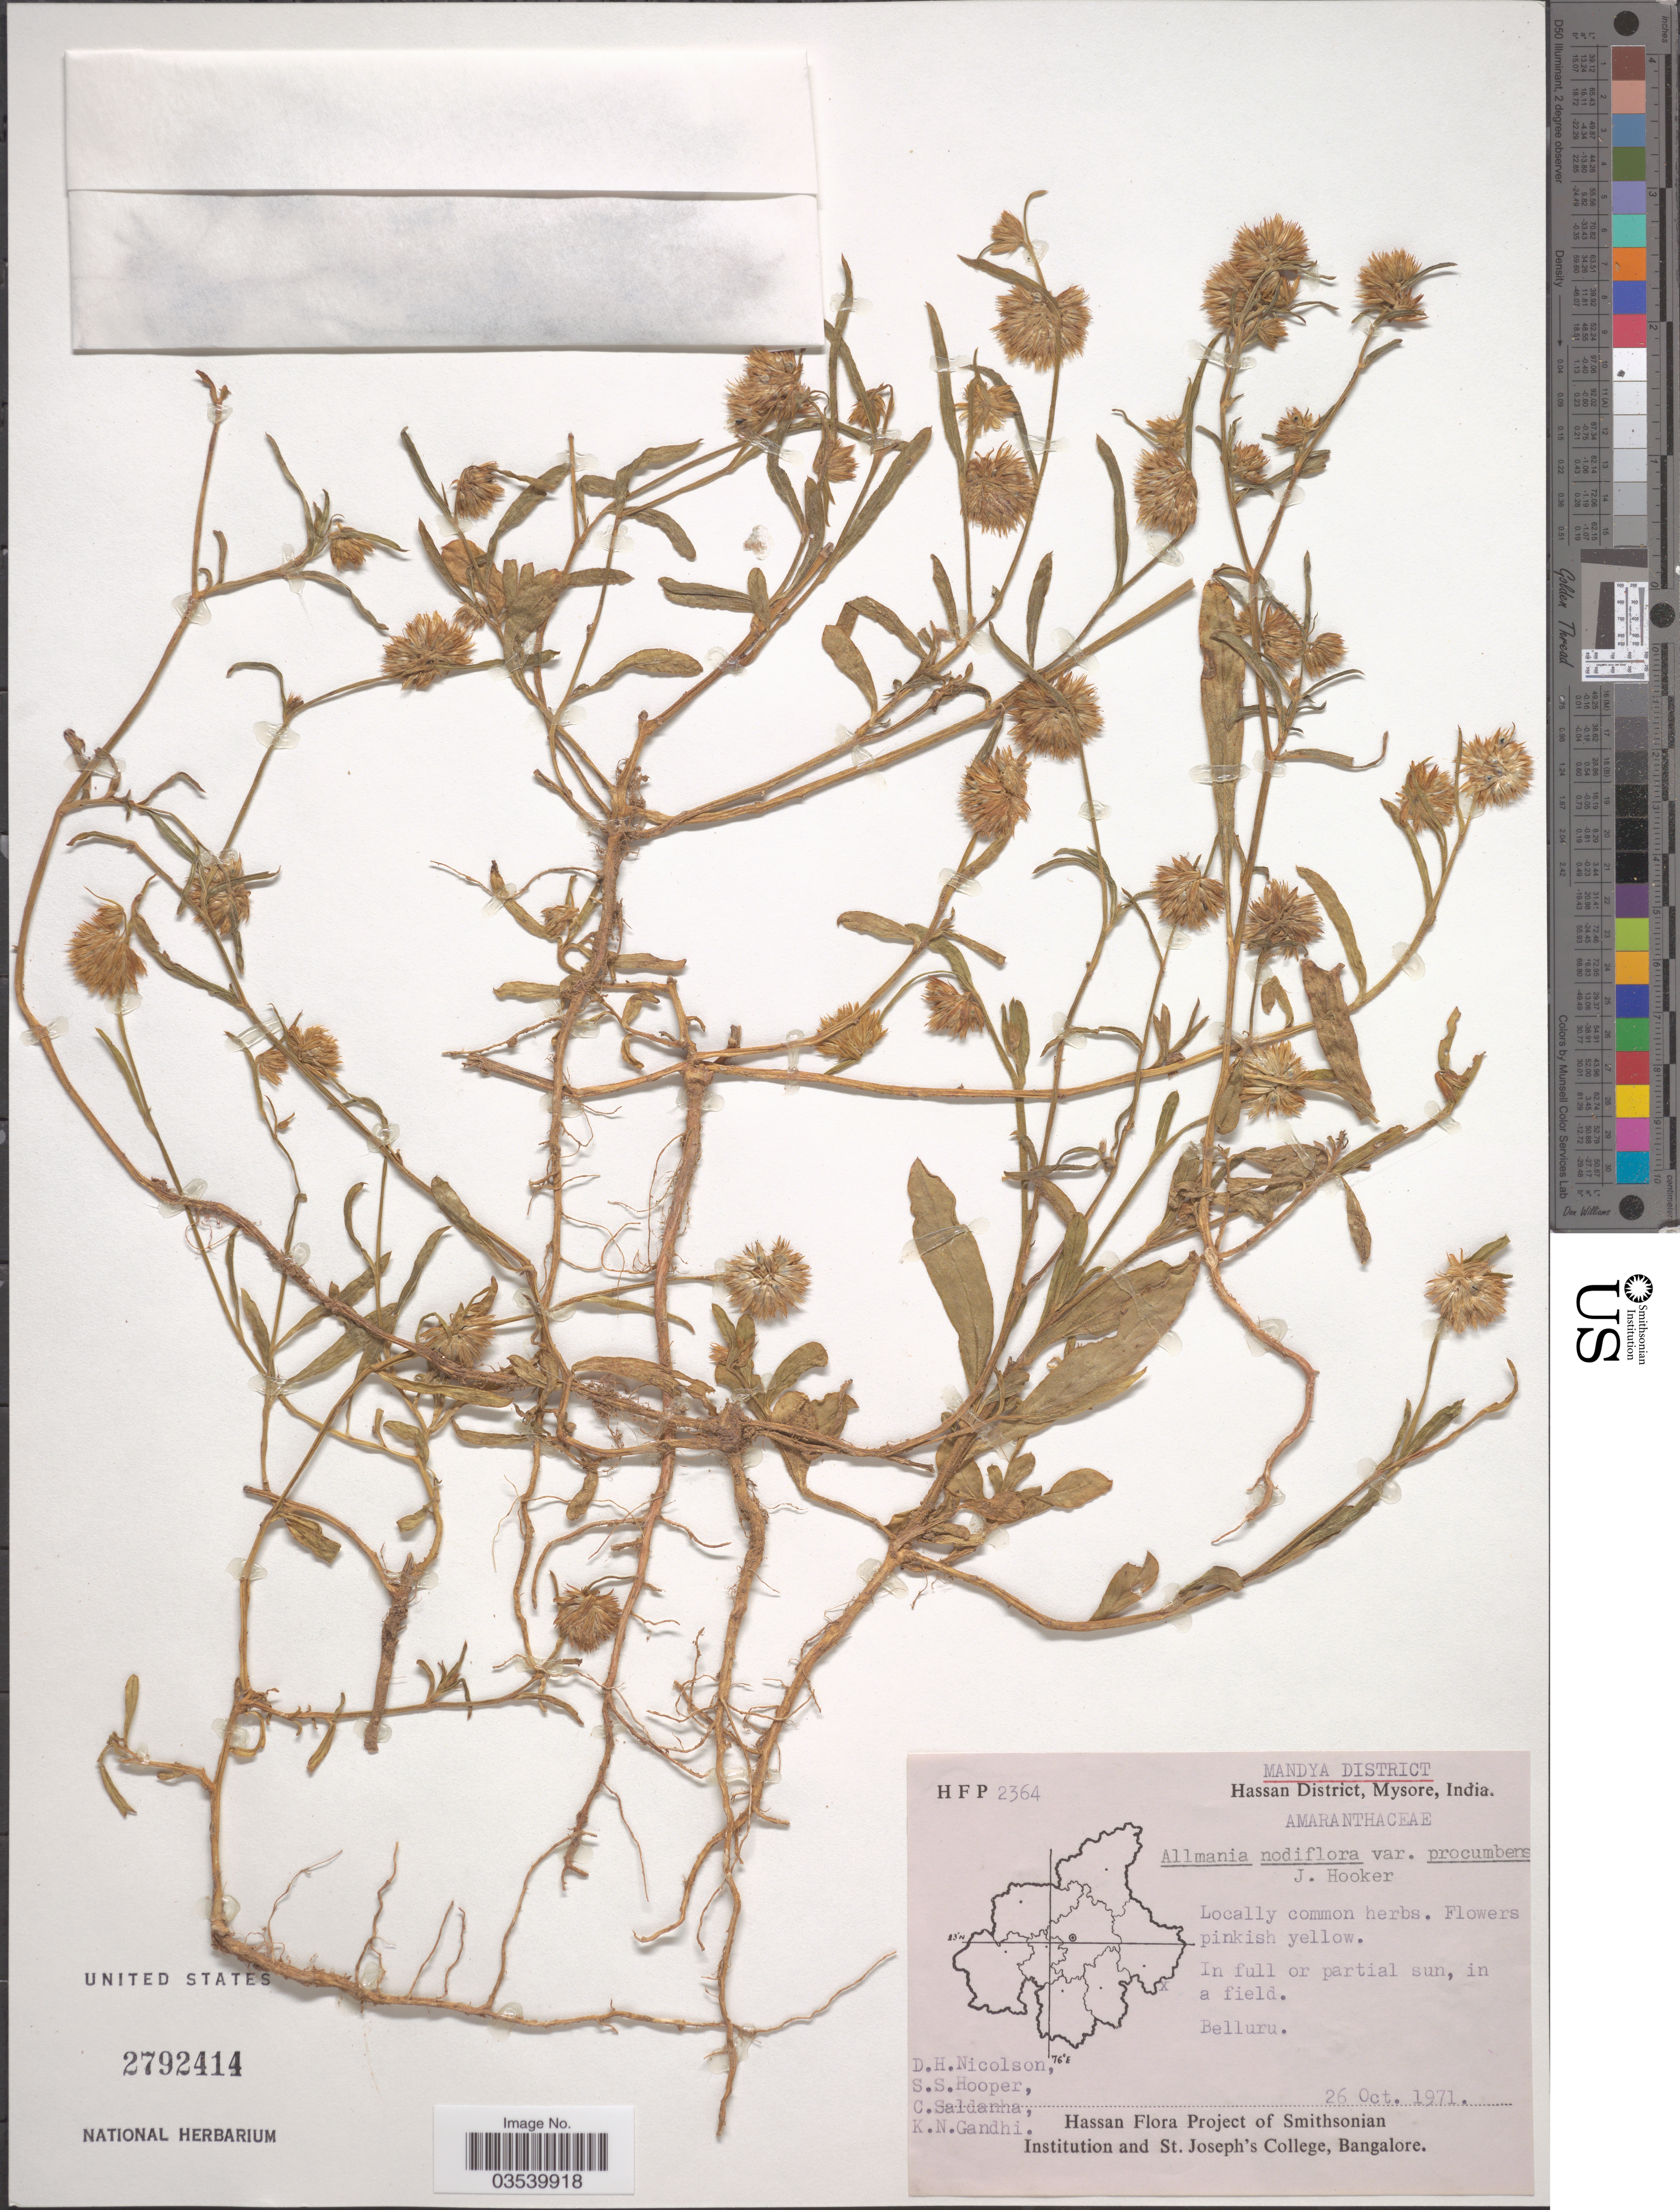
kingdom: Plantae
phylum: Tracheophyta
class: Magnoliopsida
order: Caryophyllales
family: Amaranthaceae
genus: Allmania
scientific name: Allmania nodiflora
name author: (L.) R. Br. ex Wight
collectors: D. H. Nicolson, S. S. Hooper, C. Saldanha & K. N. Gandhi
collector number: HFP2364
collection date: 1971-10-26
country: India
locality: Mandya District. Hassan District, Mysore. Belluru.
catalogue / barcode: US 2792414